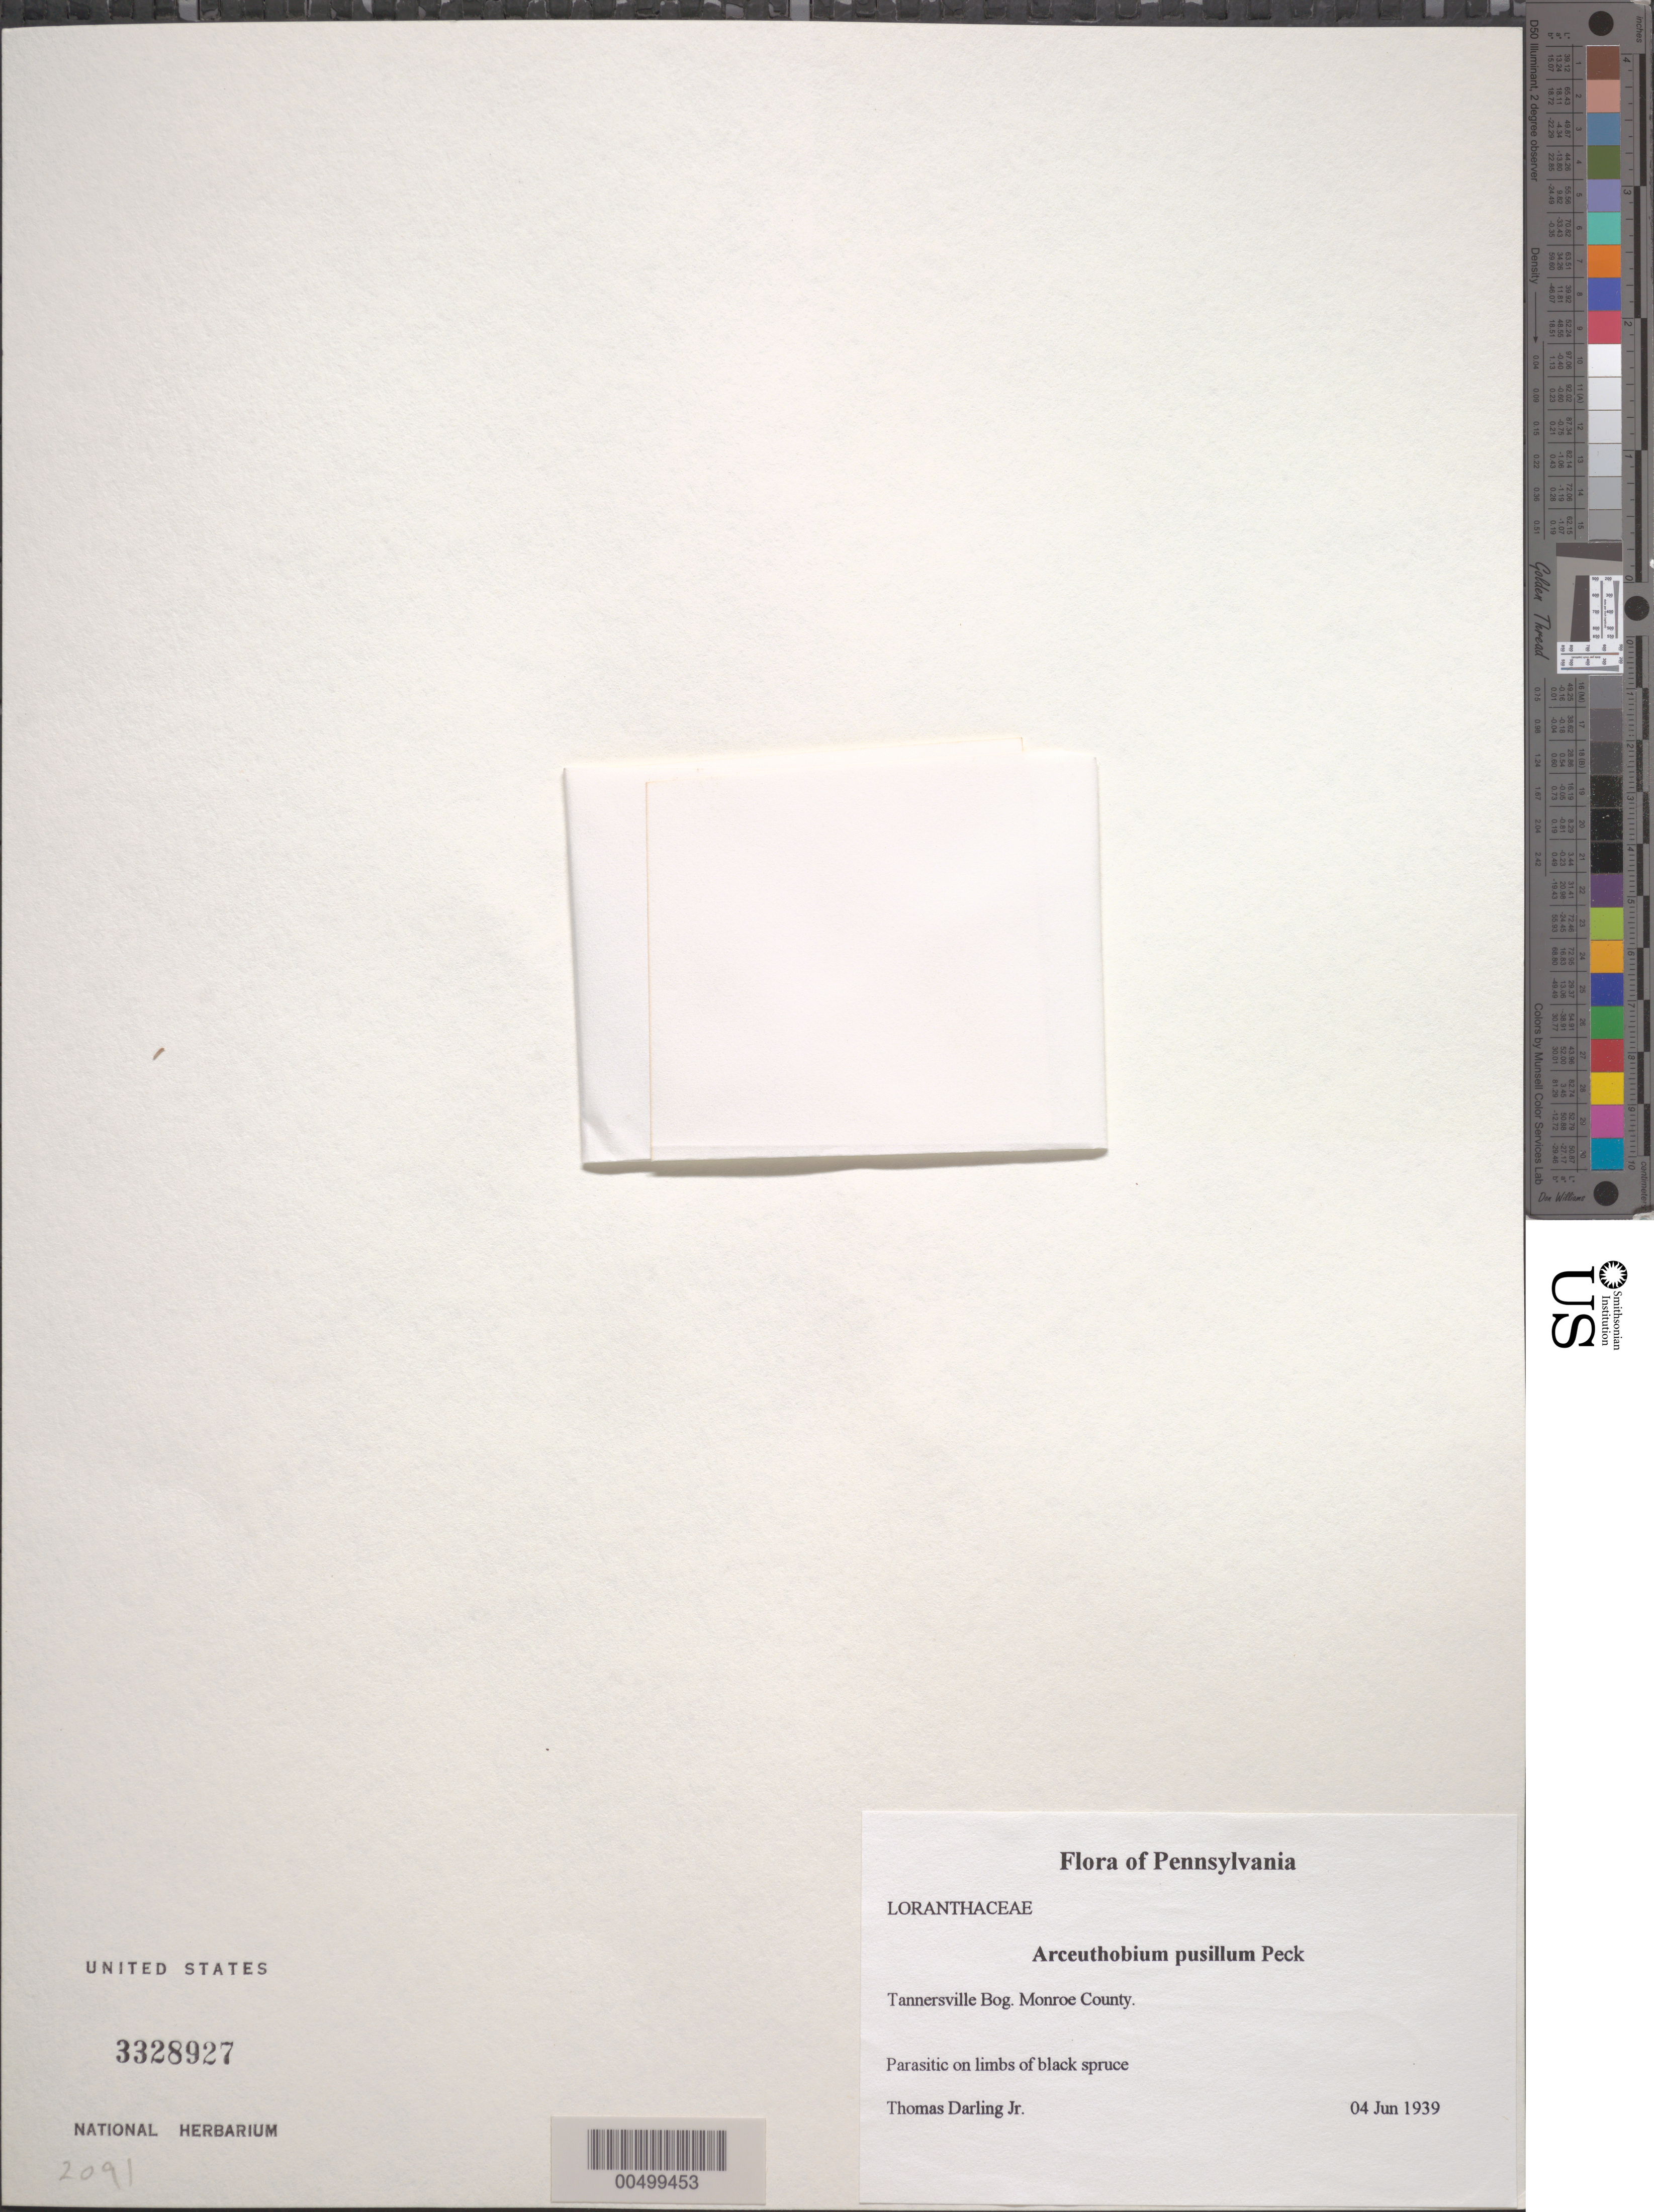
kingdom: Plantae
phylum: Tracheophyta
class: Magnoliopsida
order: Santalales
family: Viscaceae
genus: Arceuthobium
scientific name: Arceuthobium pusillum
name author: Peck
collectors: T. Darling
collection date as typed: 04 Jun 1939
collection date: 1939-06-04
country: United States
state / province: Pennsylvania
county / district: Monroe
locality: Tannersville Bog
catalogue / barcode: US 3328927